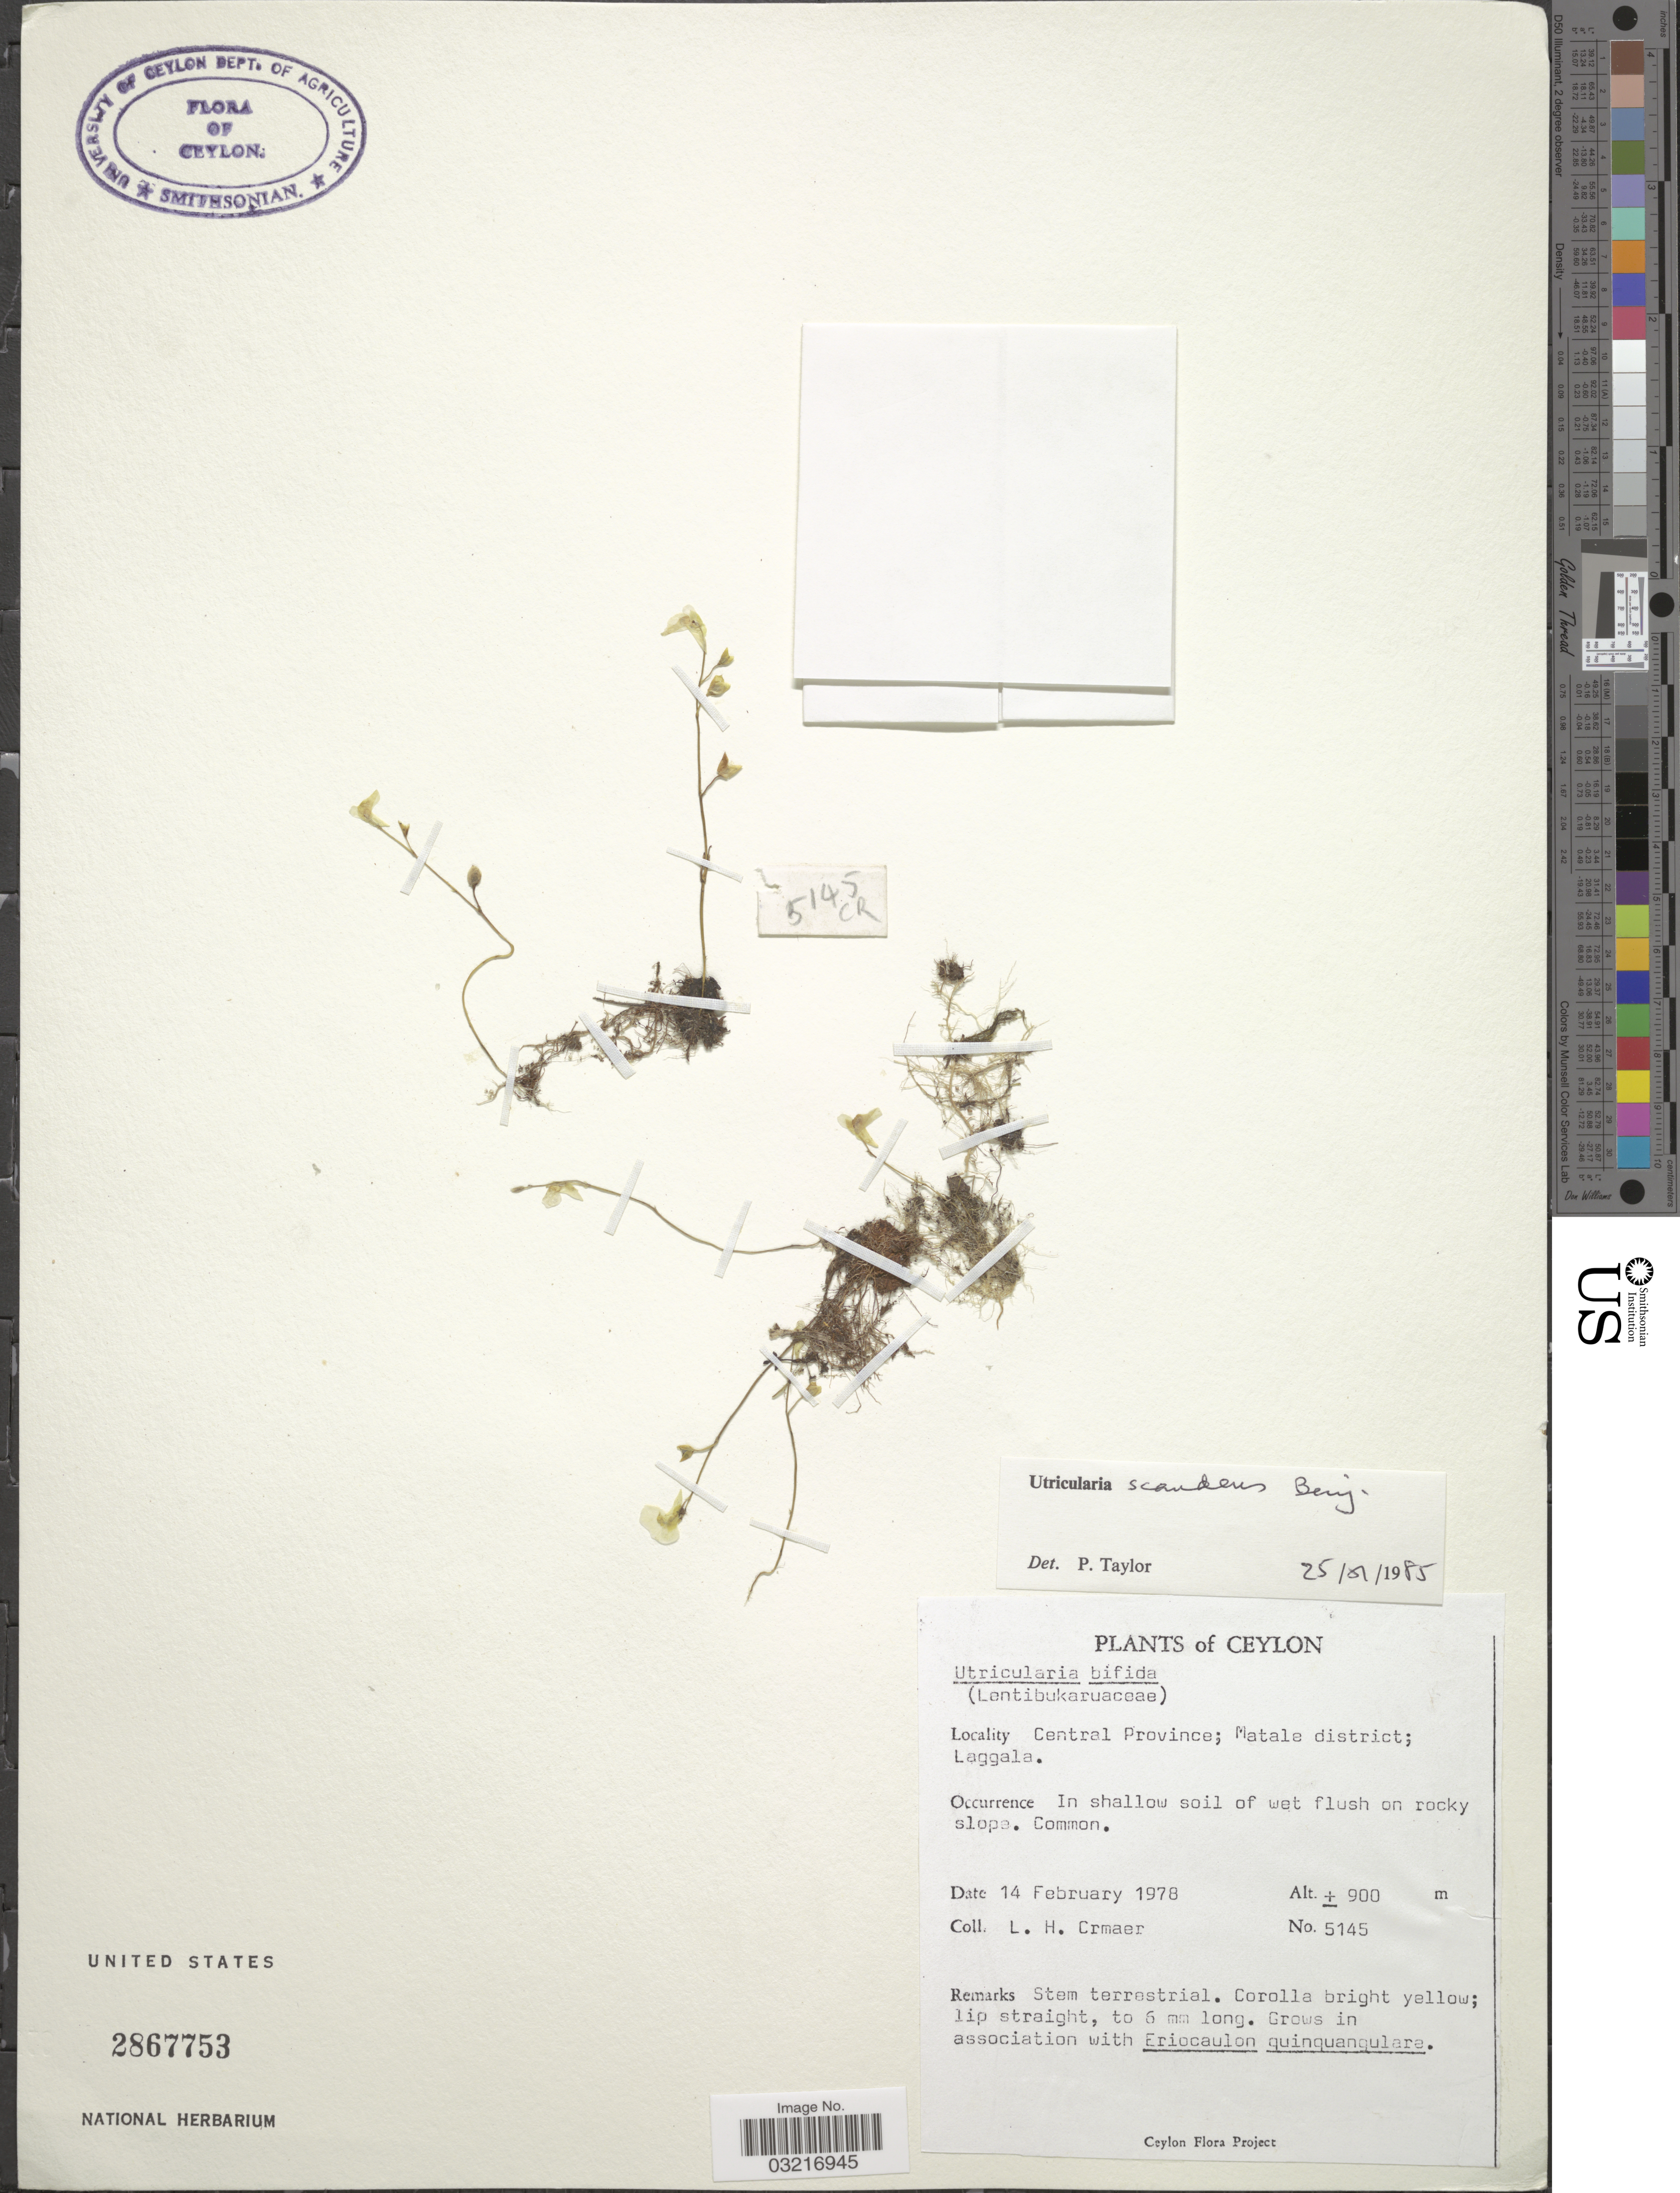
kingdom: Plantae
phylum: Tracheophyta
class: Magnoliopsida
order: Lamiales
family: Lentibulariaceae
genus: Utricularia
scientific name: Utricularia scandens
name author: Benj.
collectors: L. Cramer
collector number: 5145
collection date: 1978-02-14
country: Sri Lanka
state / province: Central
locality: Ceylon, Matale district; Laggala.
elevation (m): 900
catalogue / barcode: US 2867753